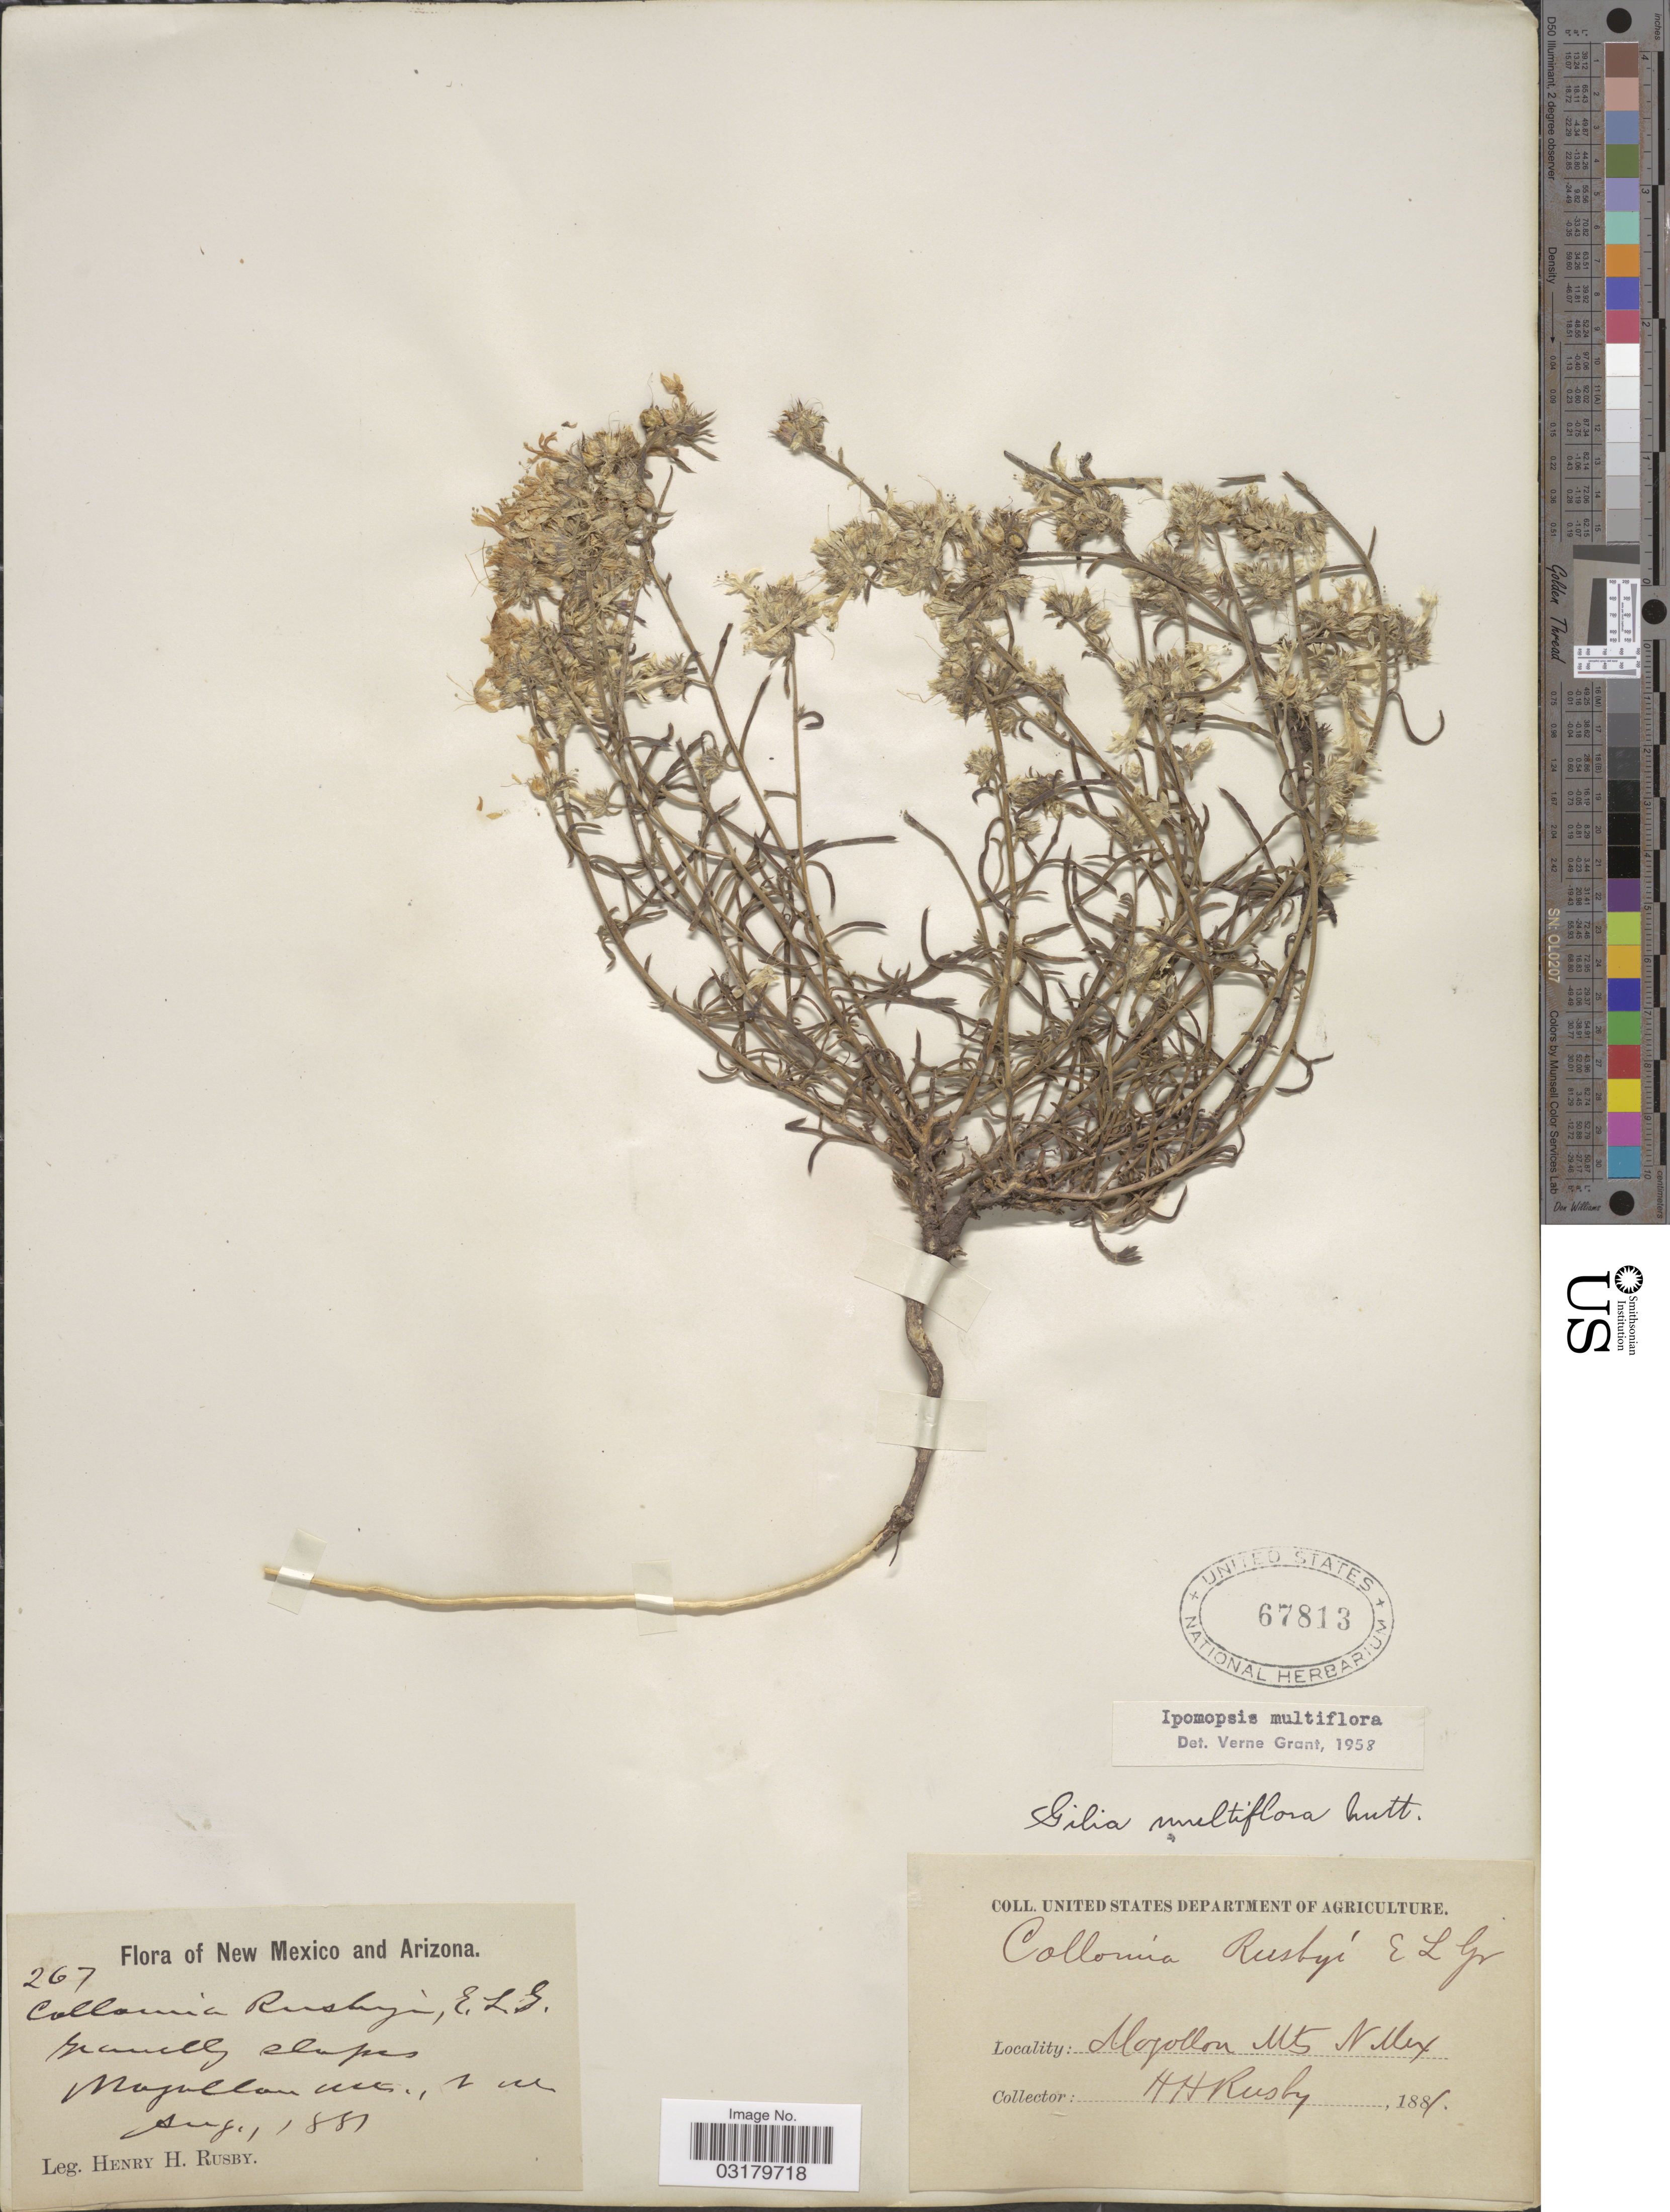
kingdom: Plantae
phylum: Tracheophyta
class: Magnoliopsida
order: Ericales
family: Polemoniaceae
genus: Ipomopsis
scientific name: Ipomopsis multiflora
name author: (Nutt.) V.E. Grant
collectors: H. H. Rusby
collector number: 267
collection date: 1881-08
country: United States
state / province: New Mexico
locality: Gravelly slopes Mogollon Mts.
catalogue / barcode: US 67813